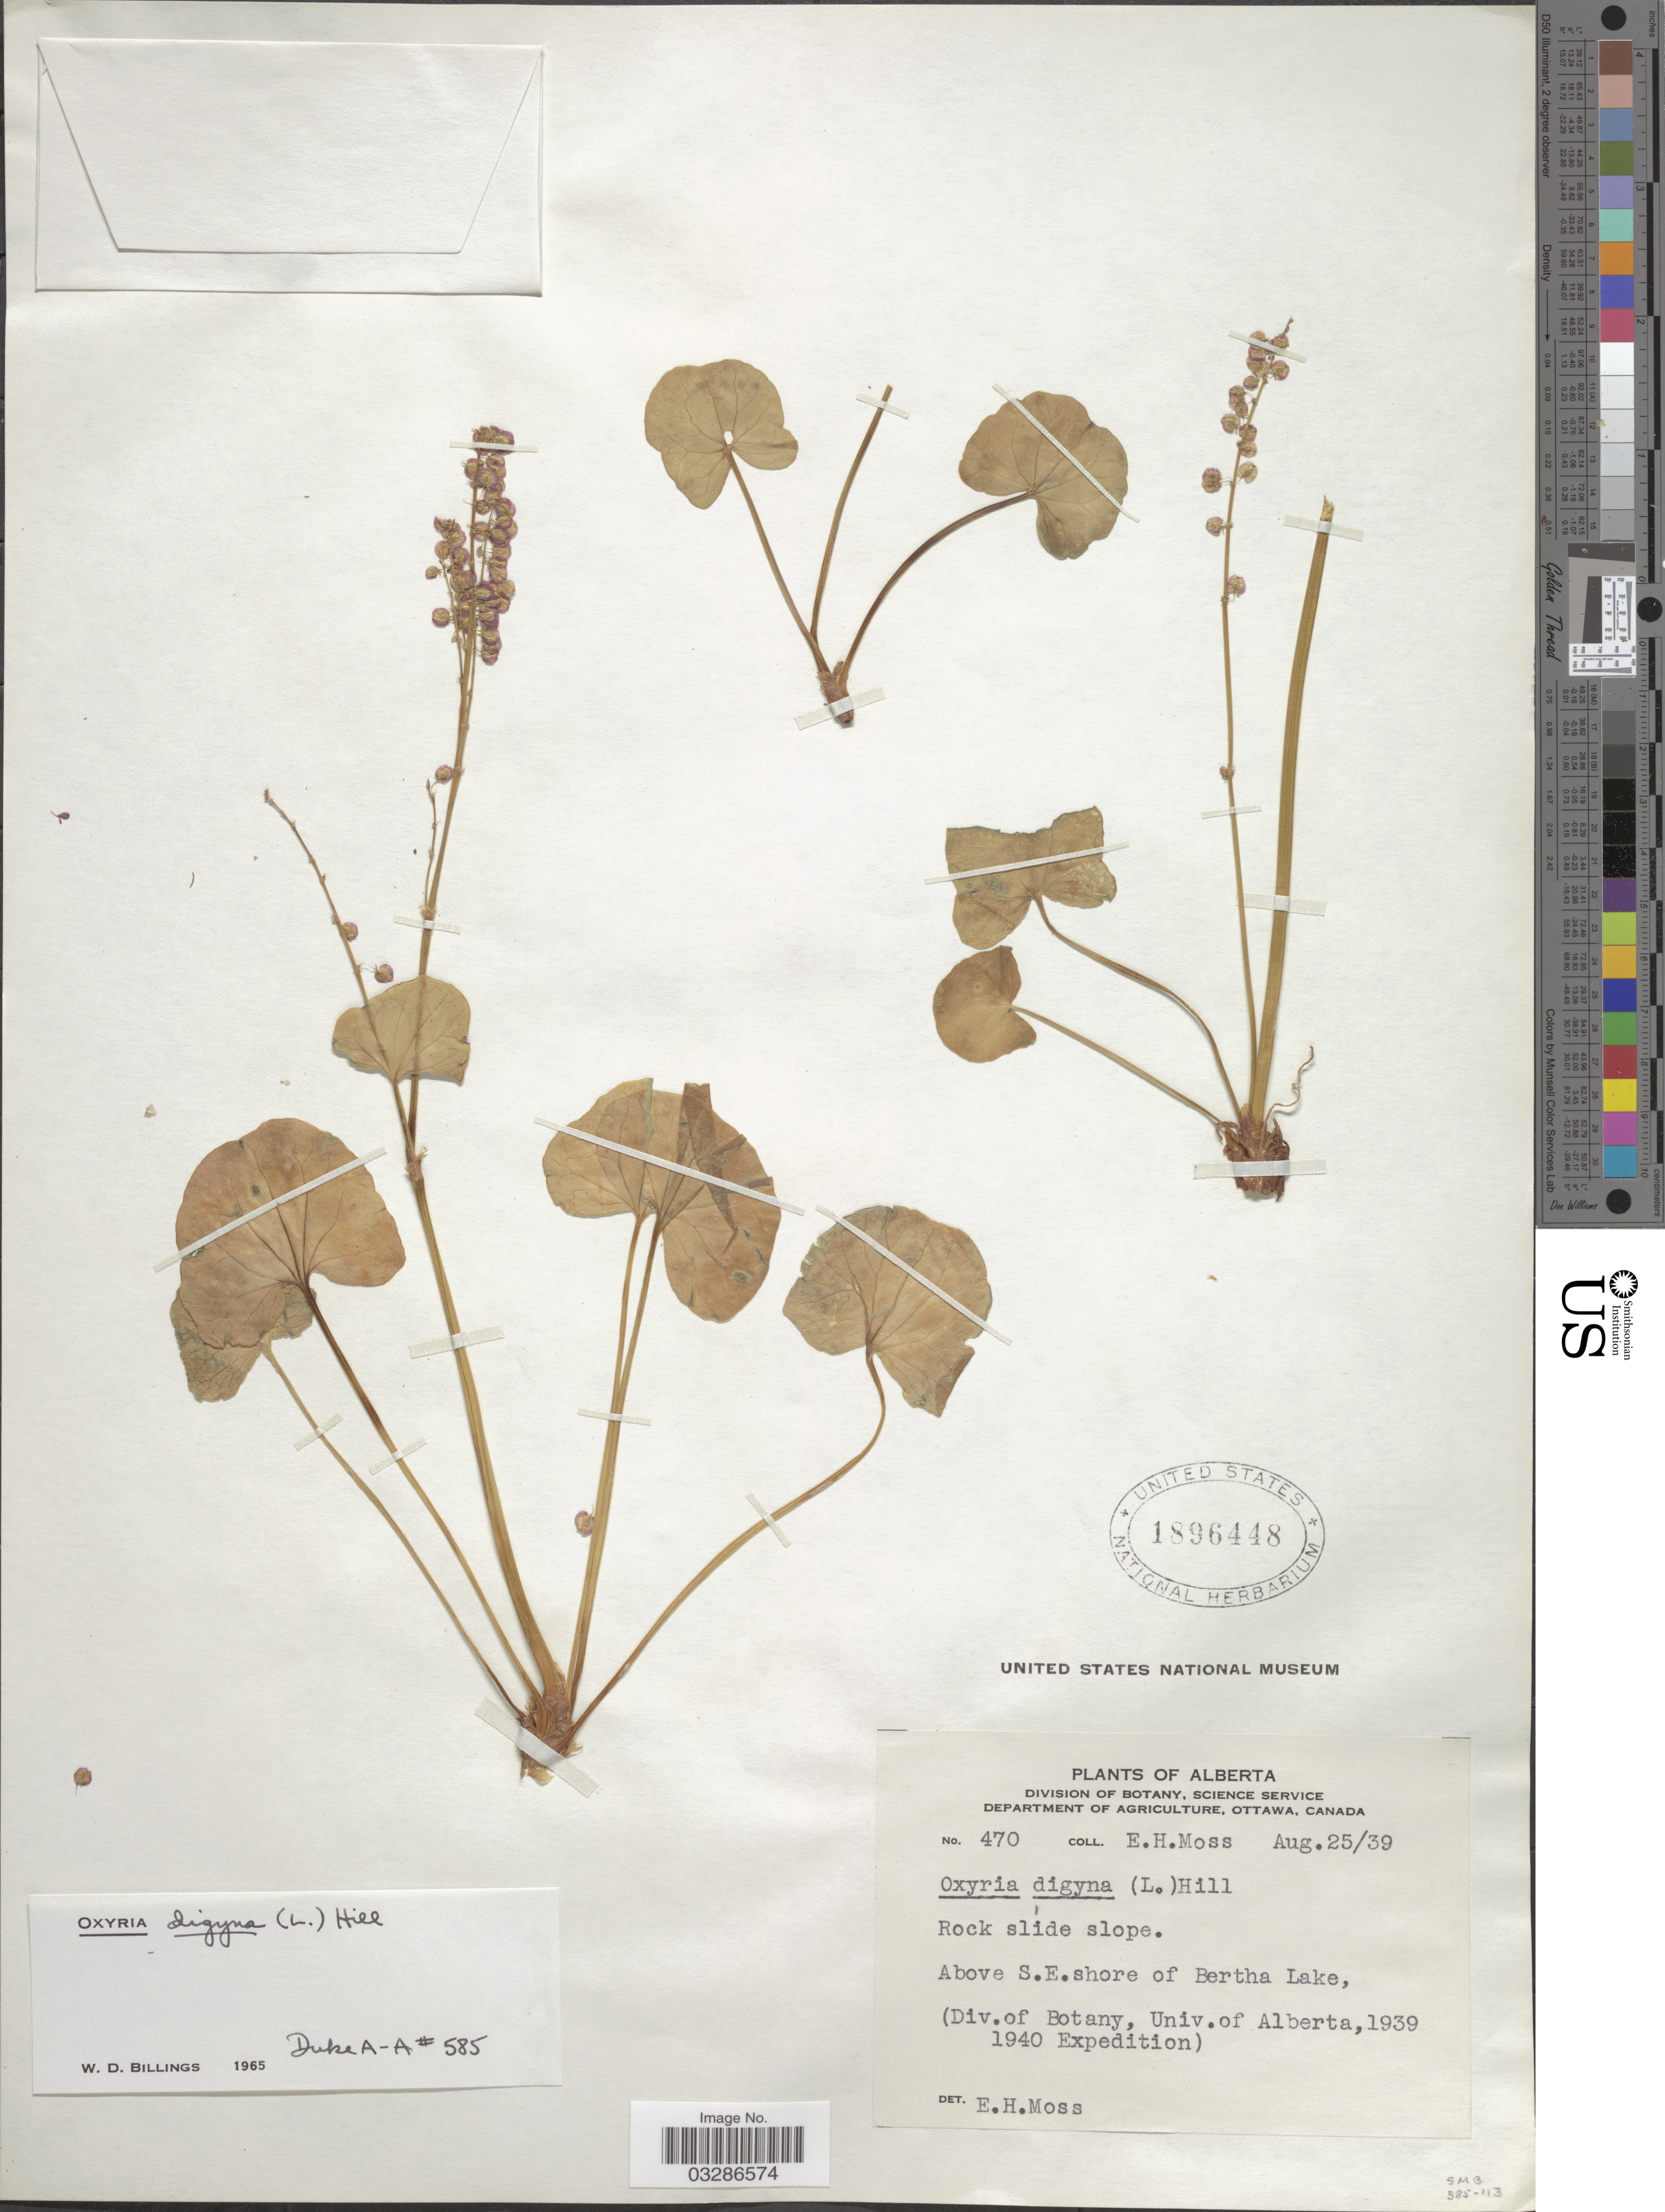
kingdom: Plantae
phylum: Tracheophyta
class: Magnoliopsida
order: Caryophyllales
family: Polygonaceae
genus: Oxyria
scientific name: Oxyria digyna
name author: (L.) Hill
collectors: E. Moss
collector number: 470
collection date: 1939-08-25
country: Canada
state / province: Alberta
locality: Above S.E. shore of Bertha Lake.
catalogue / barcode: US 1896448